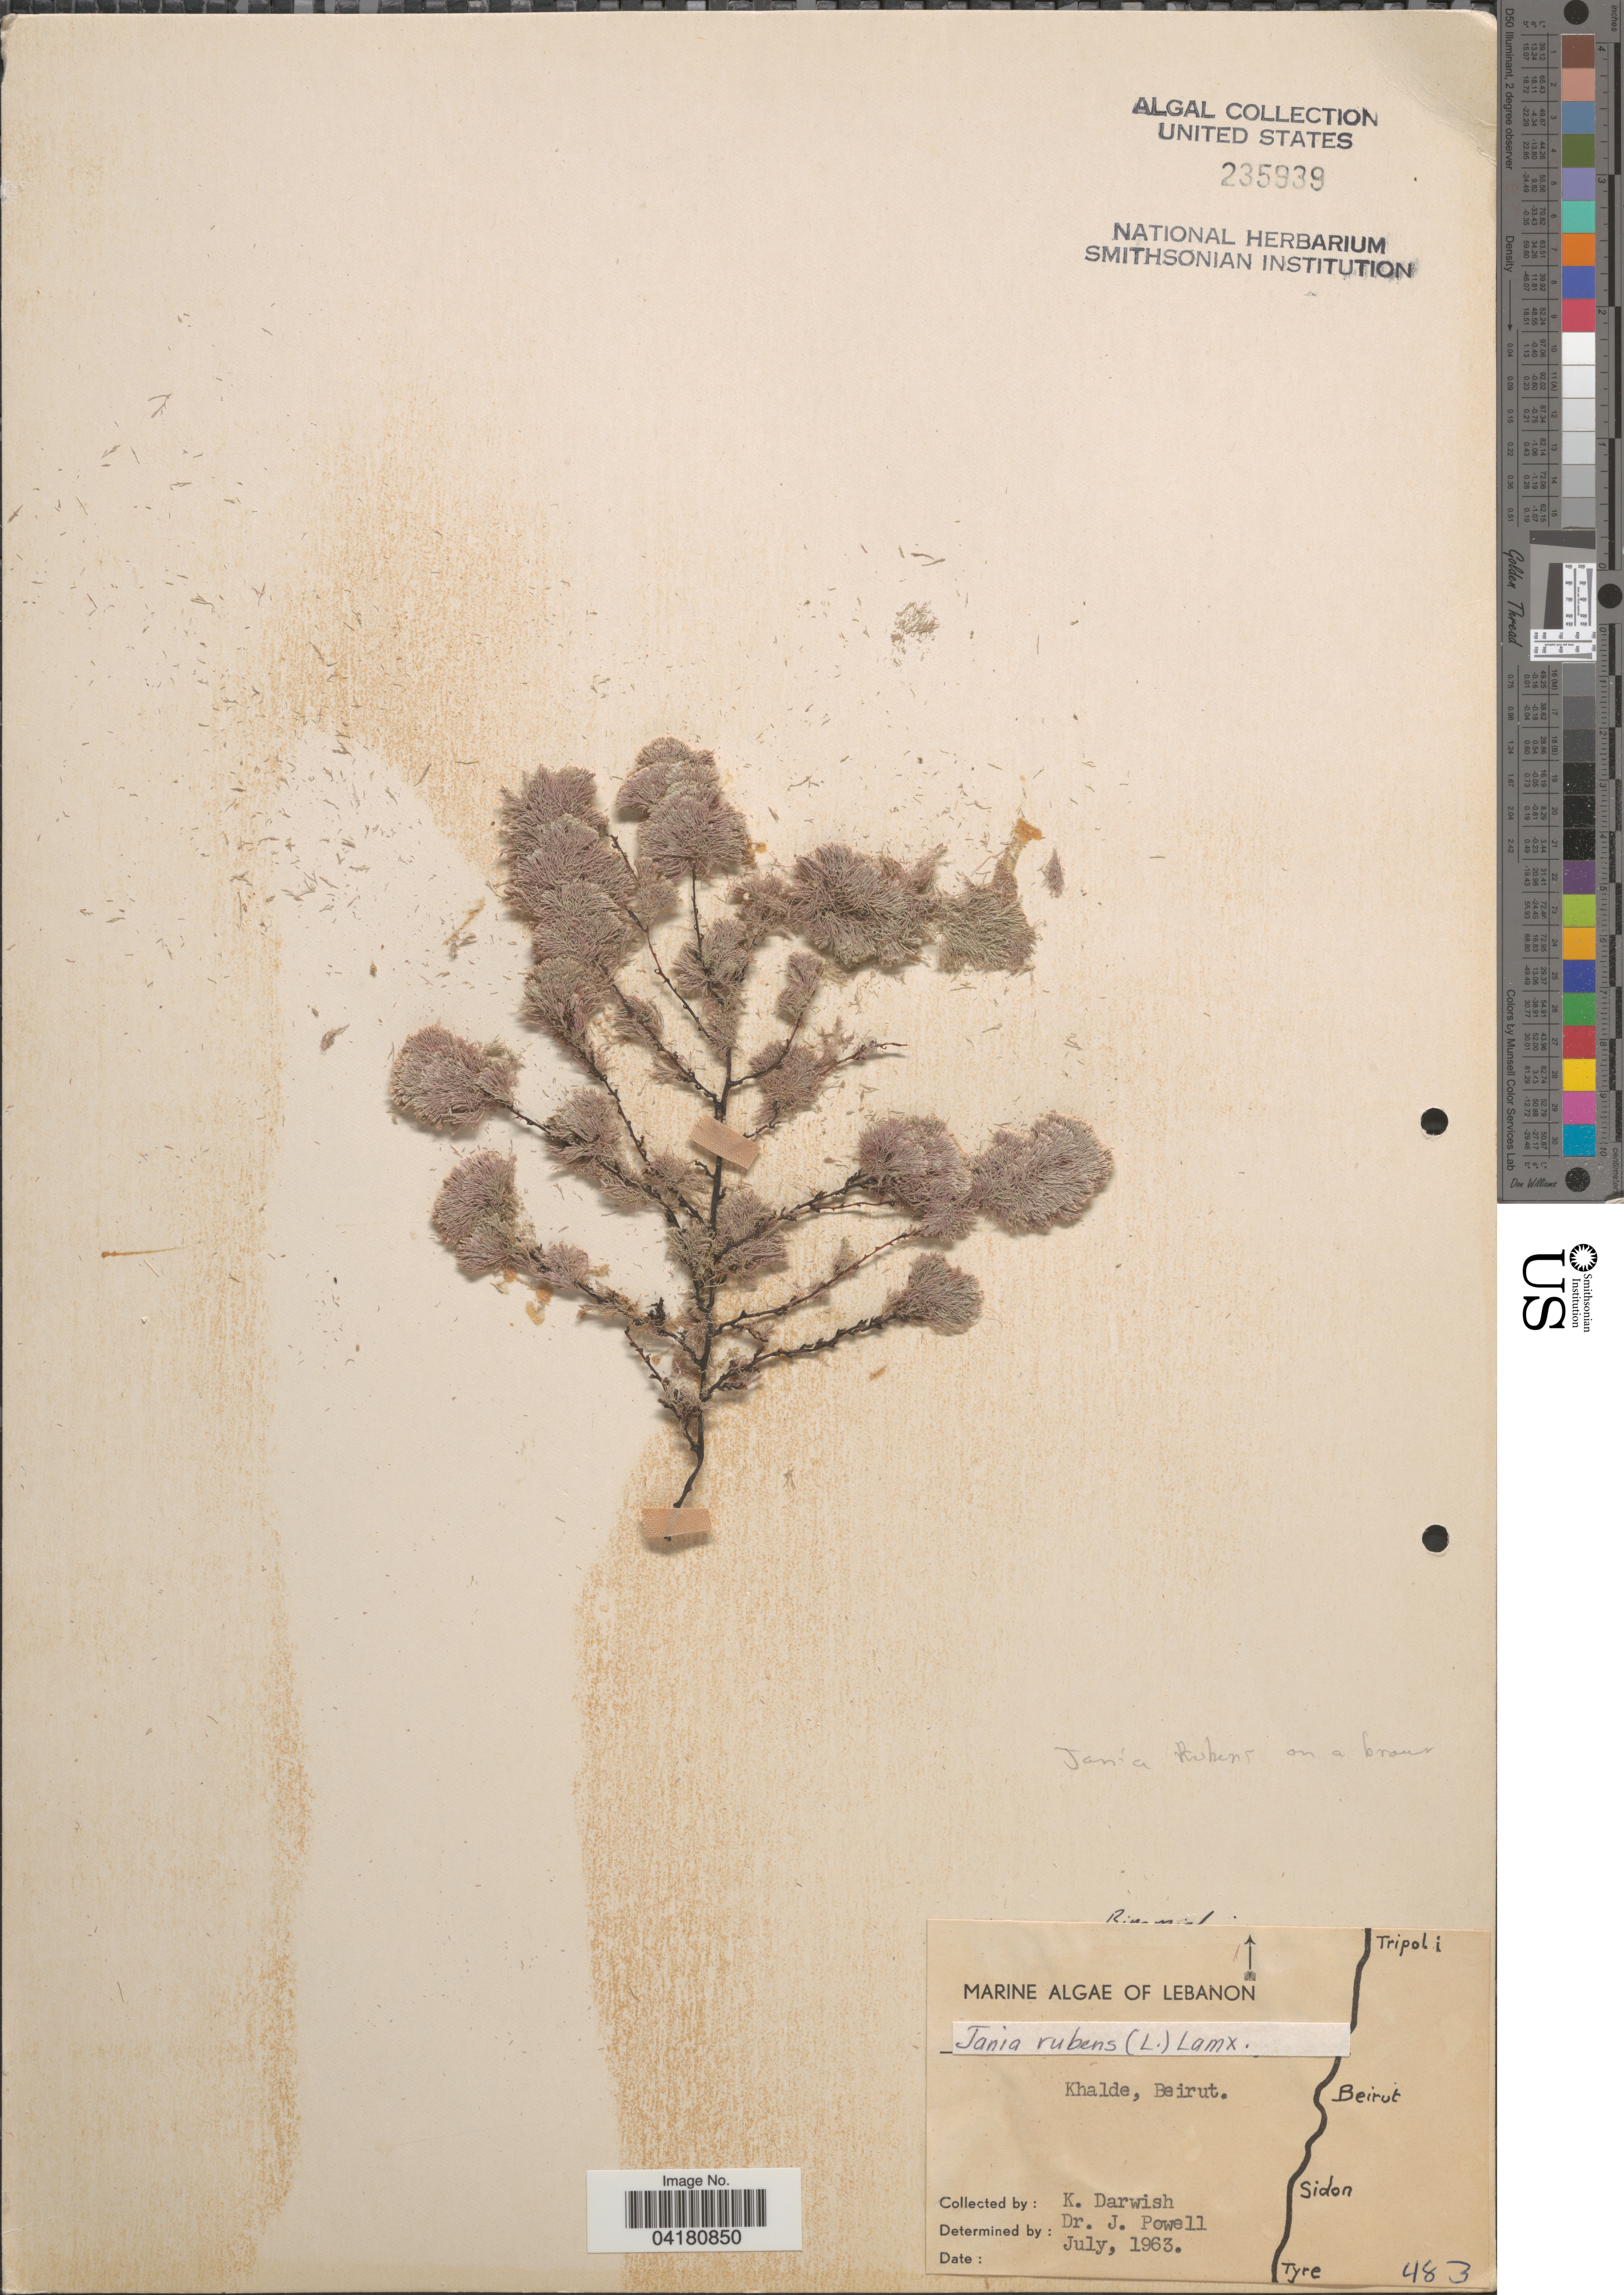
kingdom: Plantae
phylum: Rhodophyta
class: Florideophyceae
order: Corallinales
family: Corallinaceae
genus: Jania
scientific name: Jania rubens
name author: (L.) J.V.Lamouroux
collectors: K. Darwish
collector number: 483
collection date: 1963-07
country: Lebanon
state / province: Beyrouth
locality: Khalde, Beirut.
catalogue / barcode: US 235939